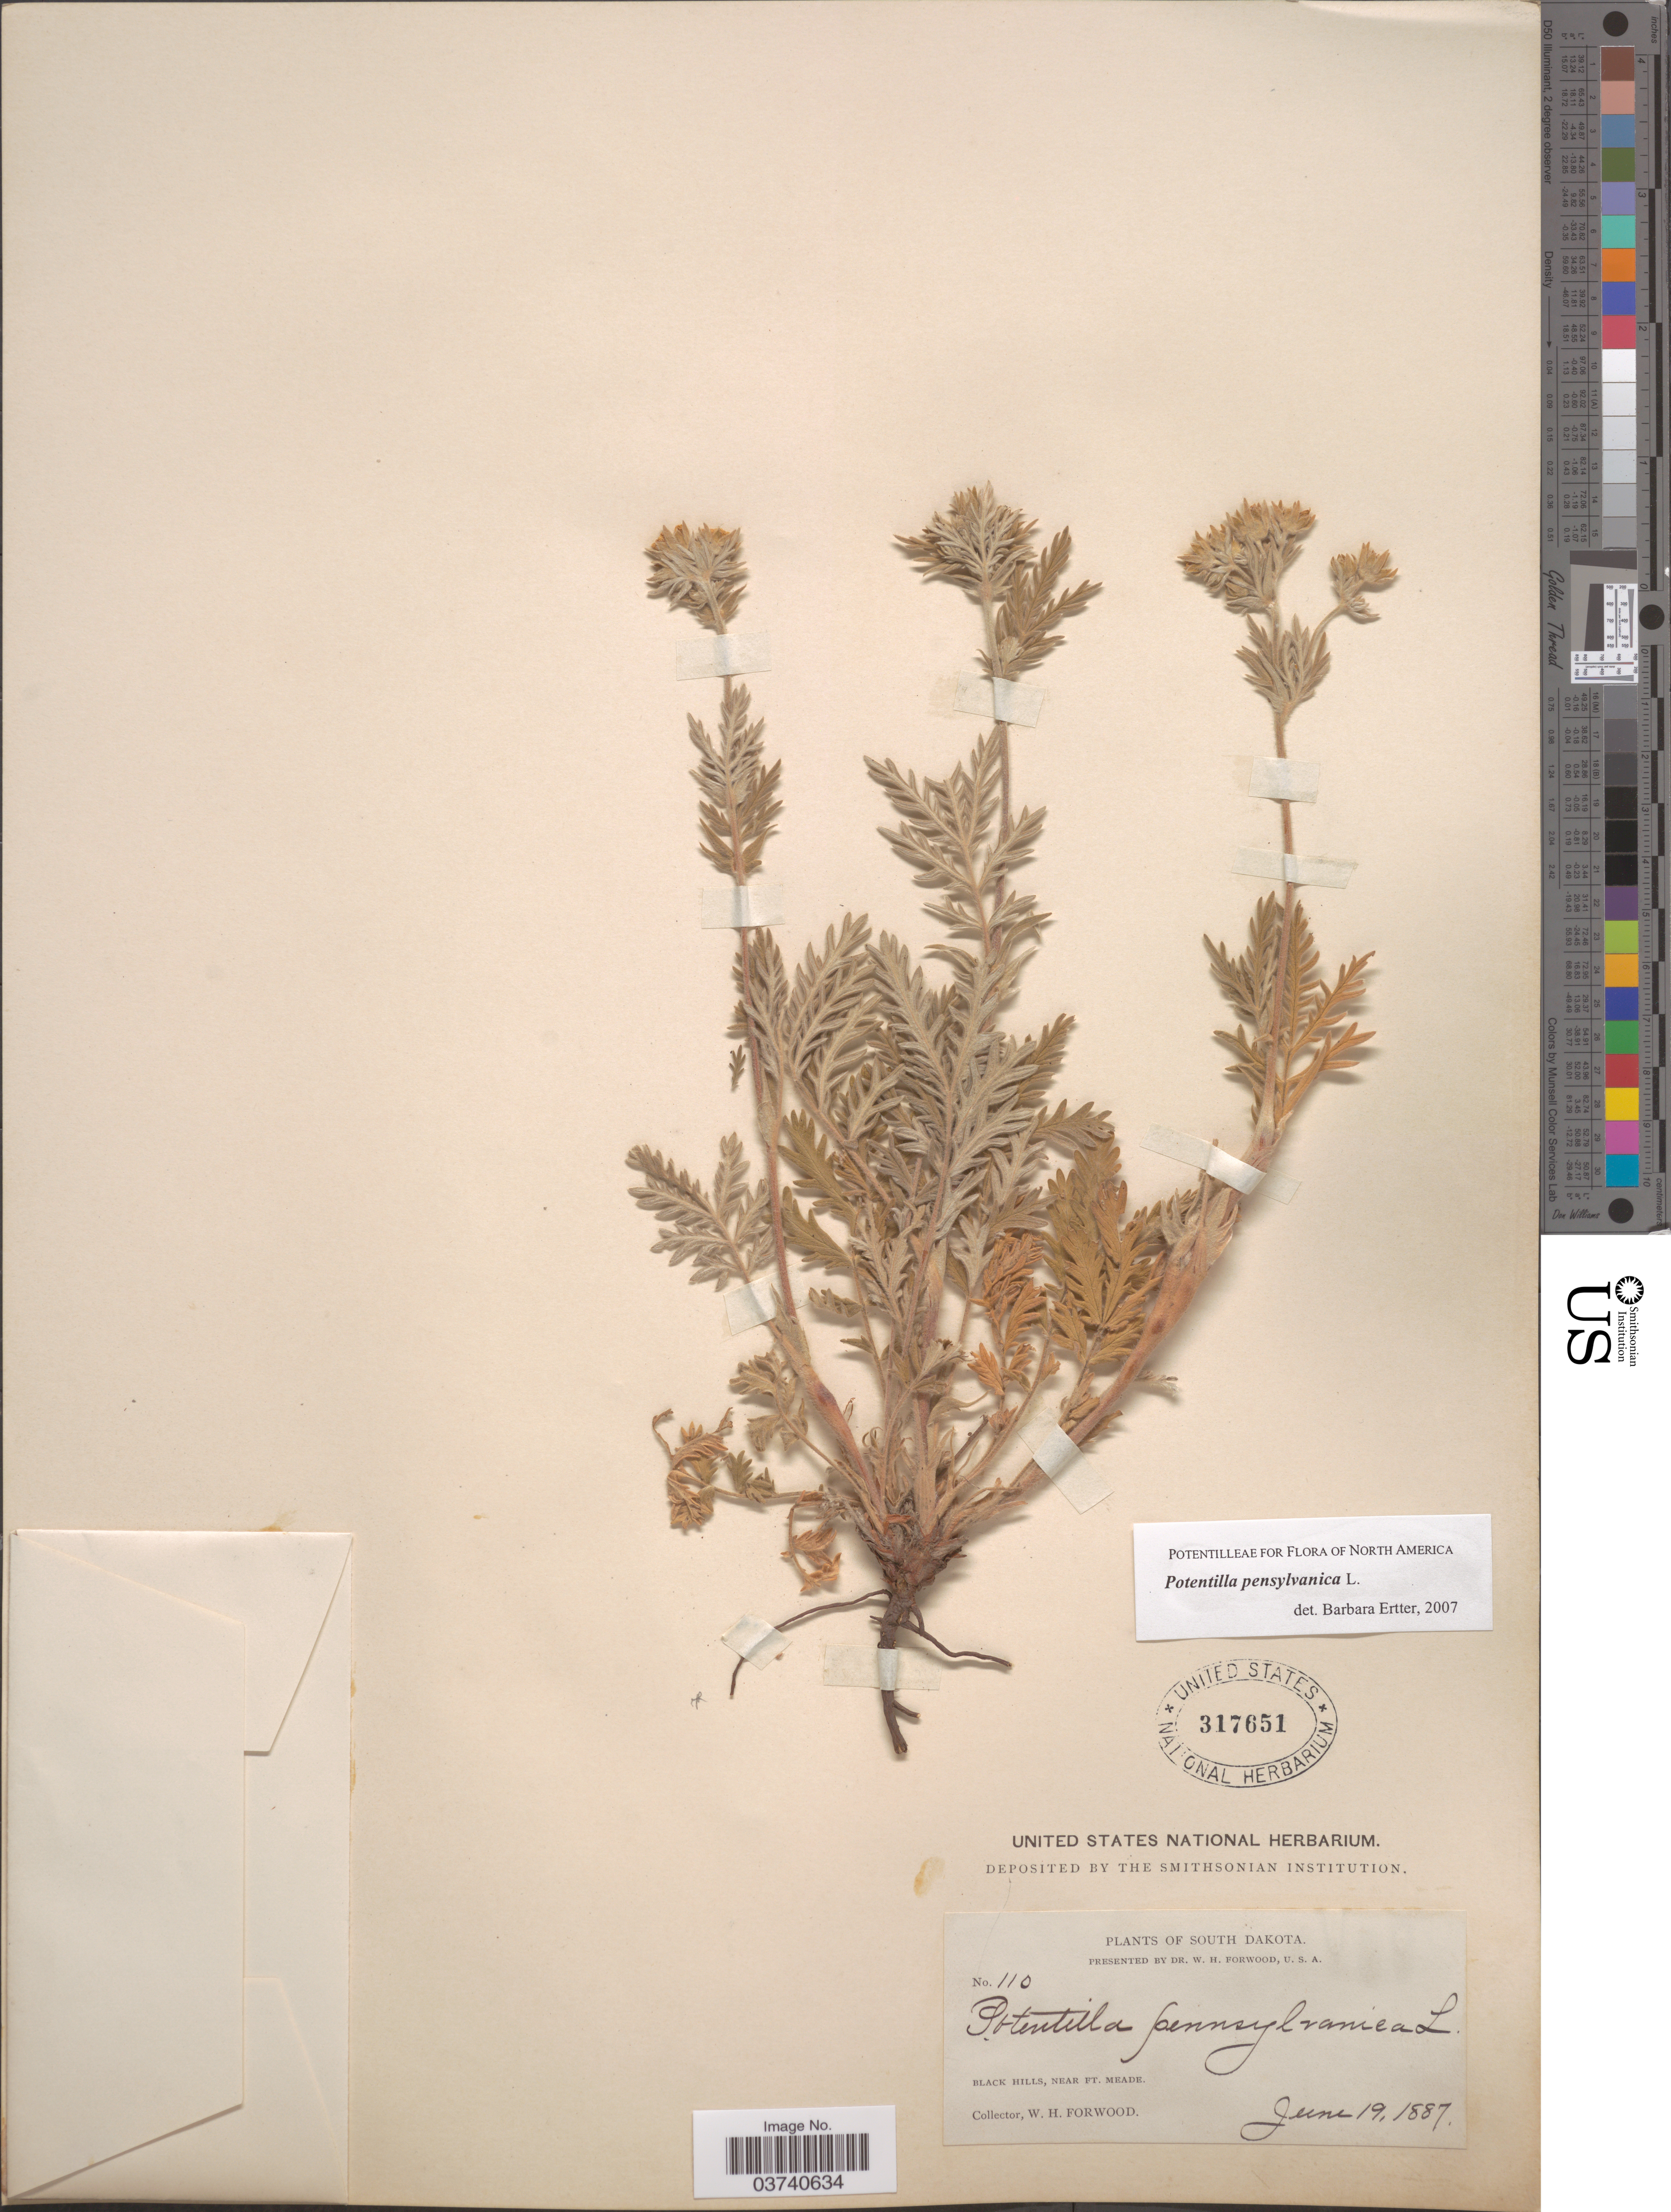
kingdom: Plantae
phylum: Tracheophyta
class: Magnoliopsida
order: Rosales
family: Rosaceae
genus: Potentilla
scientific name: Potentilla pensylvanica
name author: L.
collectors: W. Forwood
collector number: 110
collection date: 1887-06-19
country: United States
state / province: South Dakota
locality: Black Hills, near Ft. Meade.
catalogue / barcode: US 317651